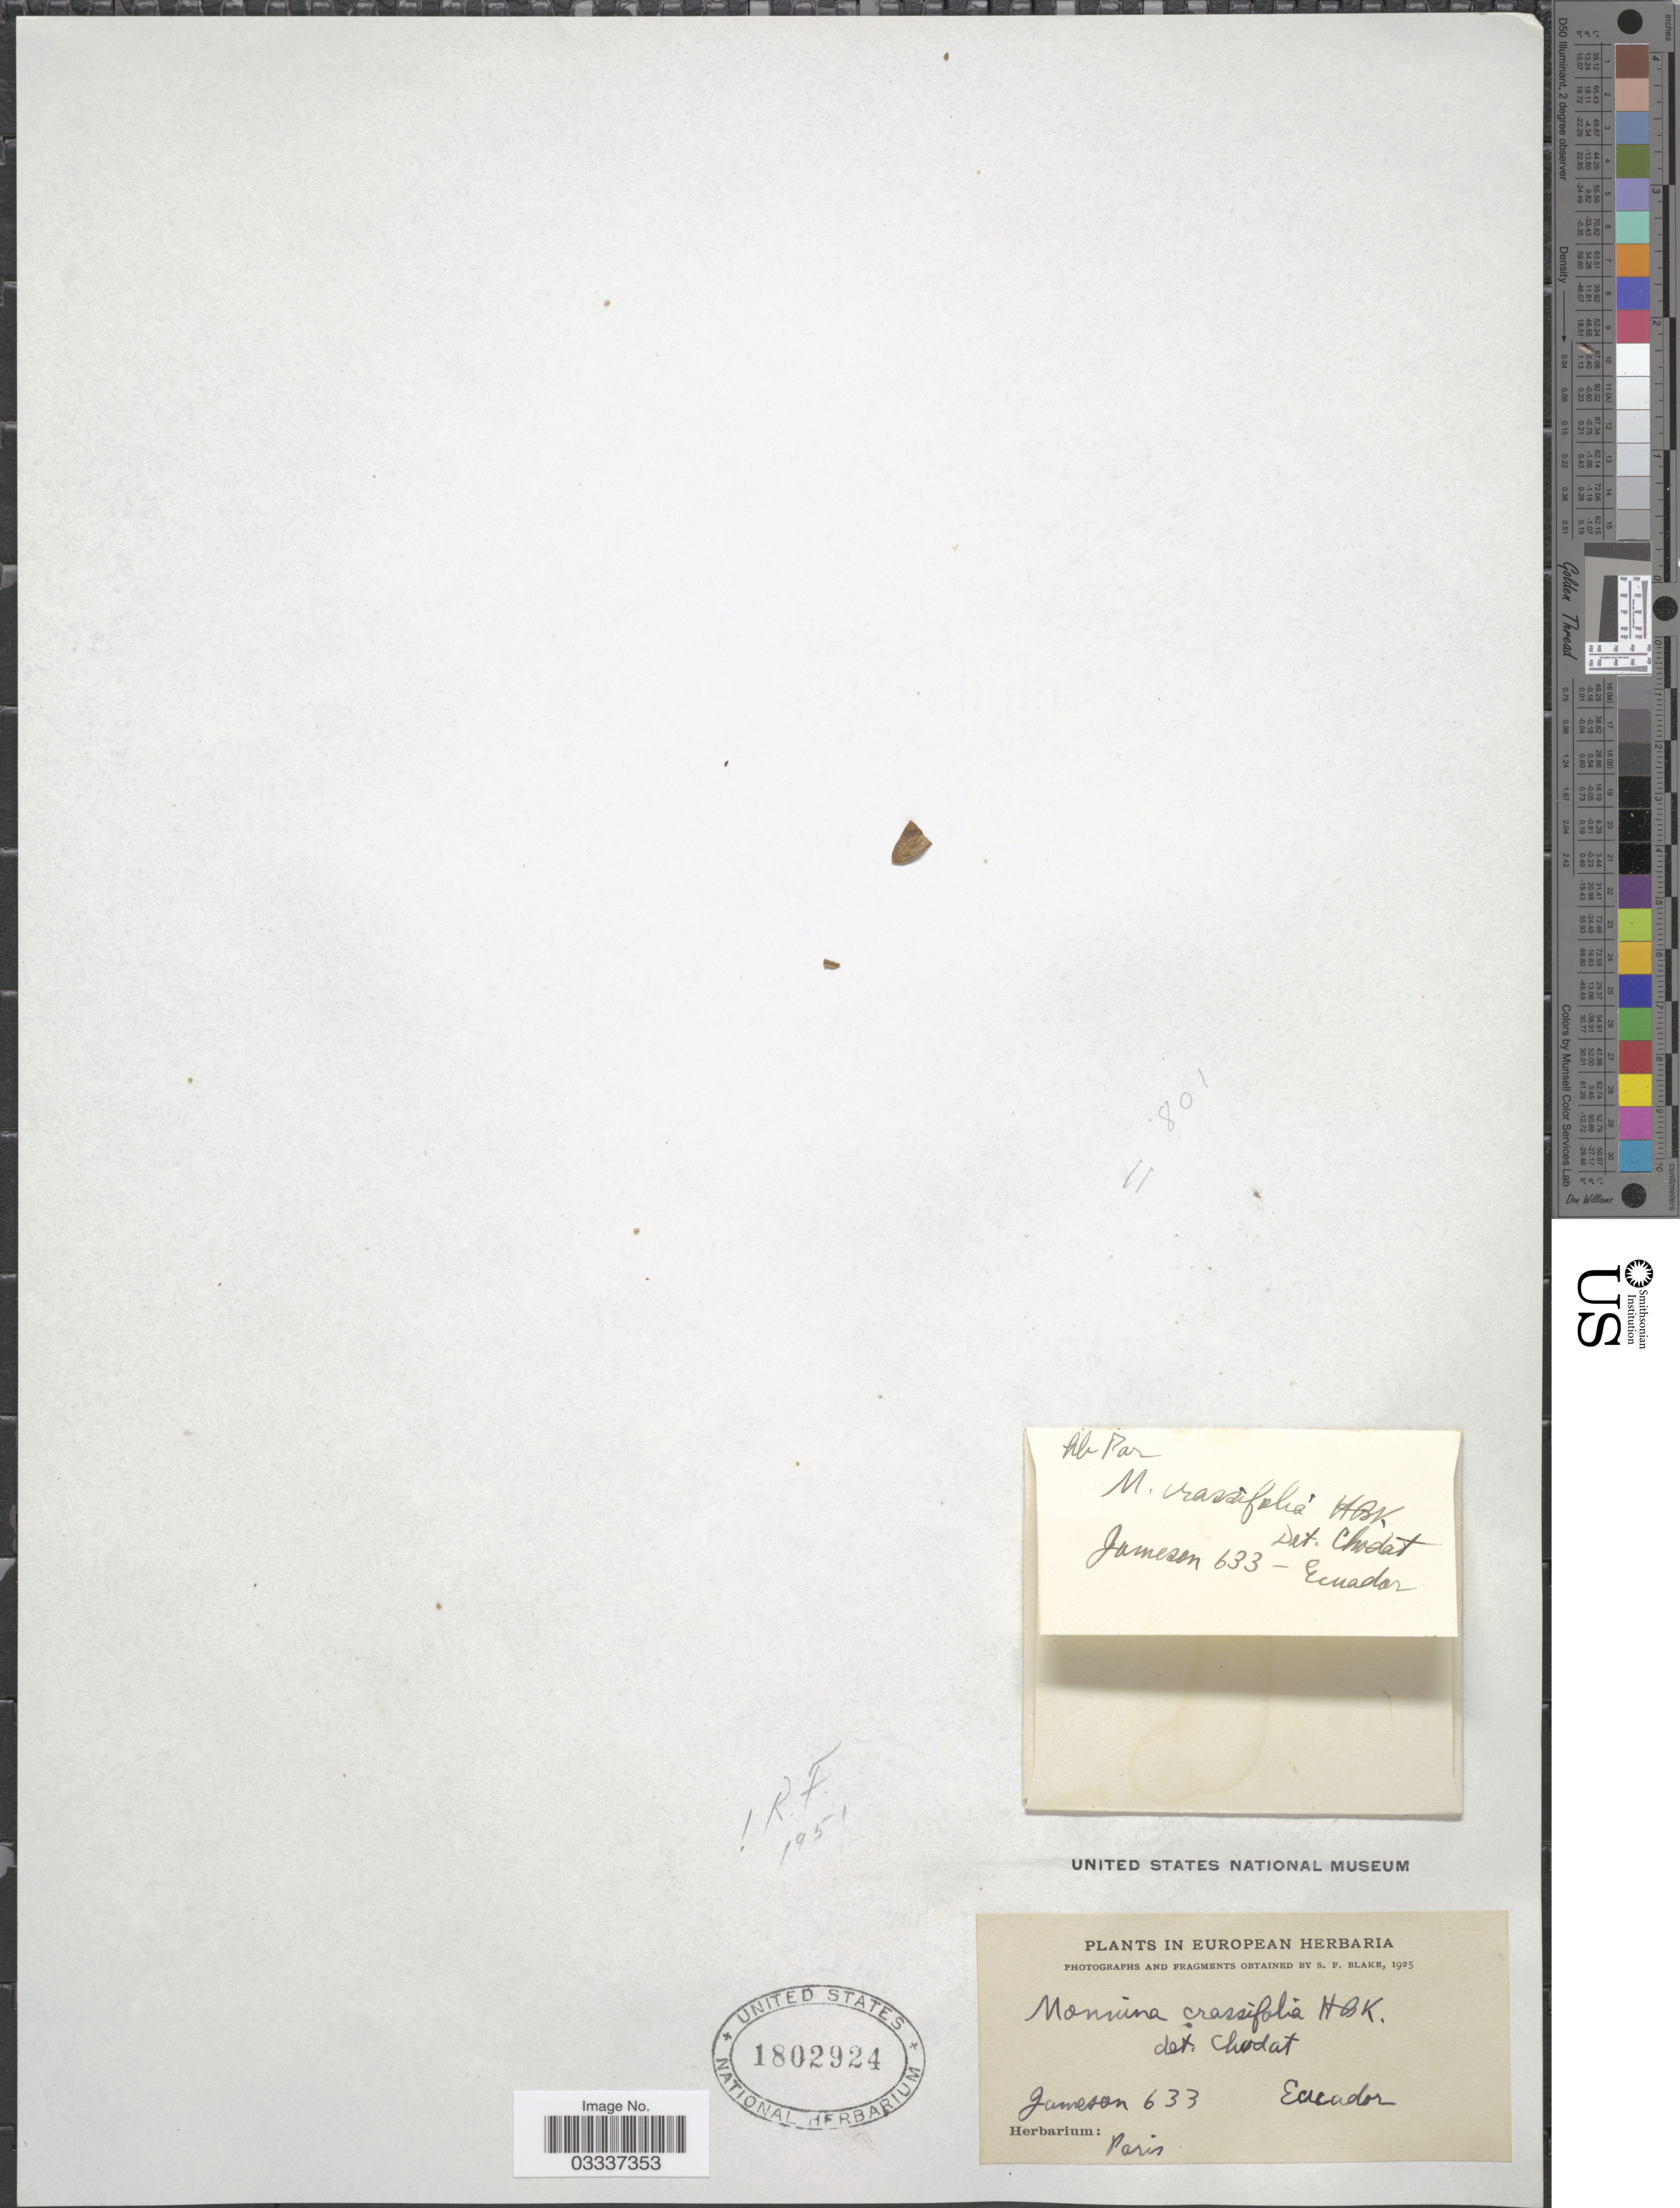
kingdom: Plantae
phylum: Tracheophyta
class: Magnoliopsida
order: Fabales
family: Polygalaceae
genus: Monnina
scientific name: Monnina crassifolia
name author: (Bonpl.) Kunth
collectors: -- Jameson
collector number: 633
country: Ecuador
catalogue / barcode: US 1802924